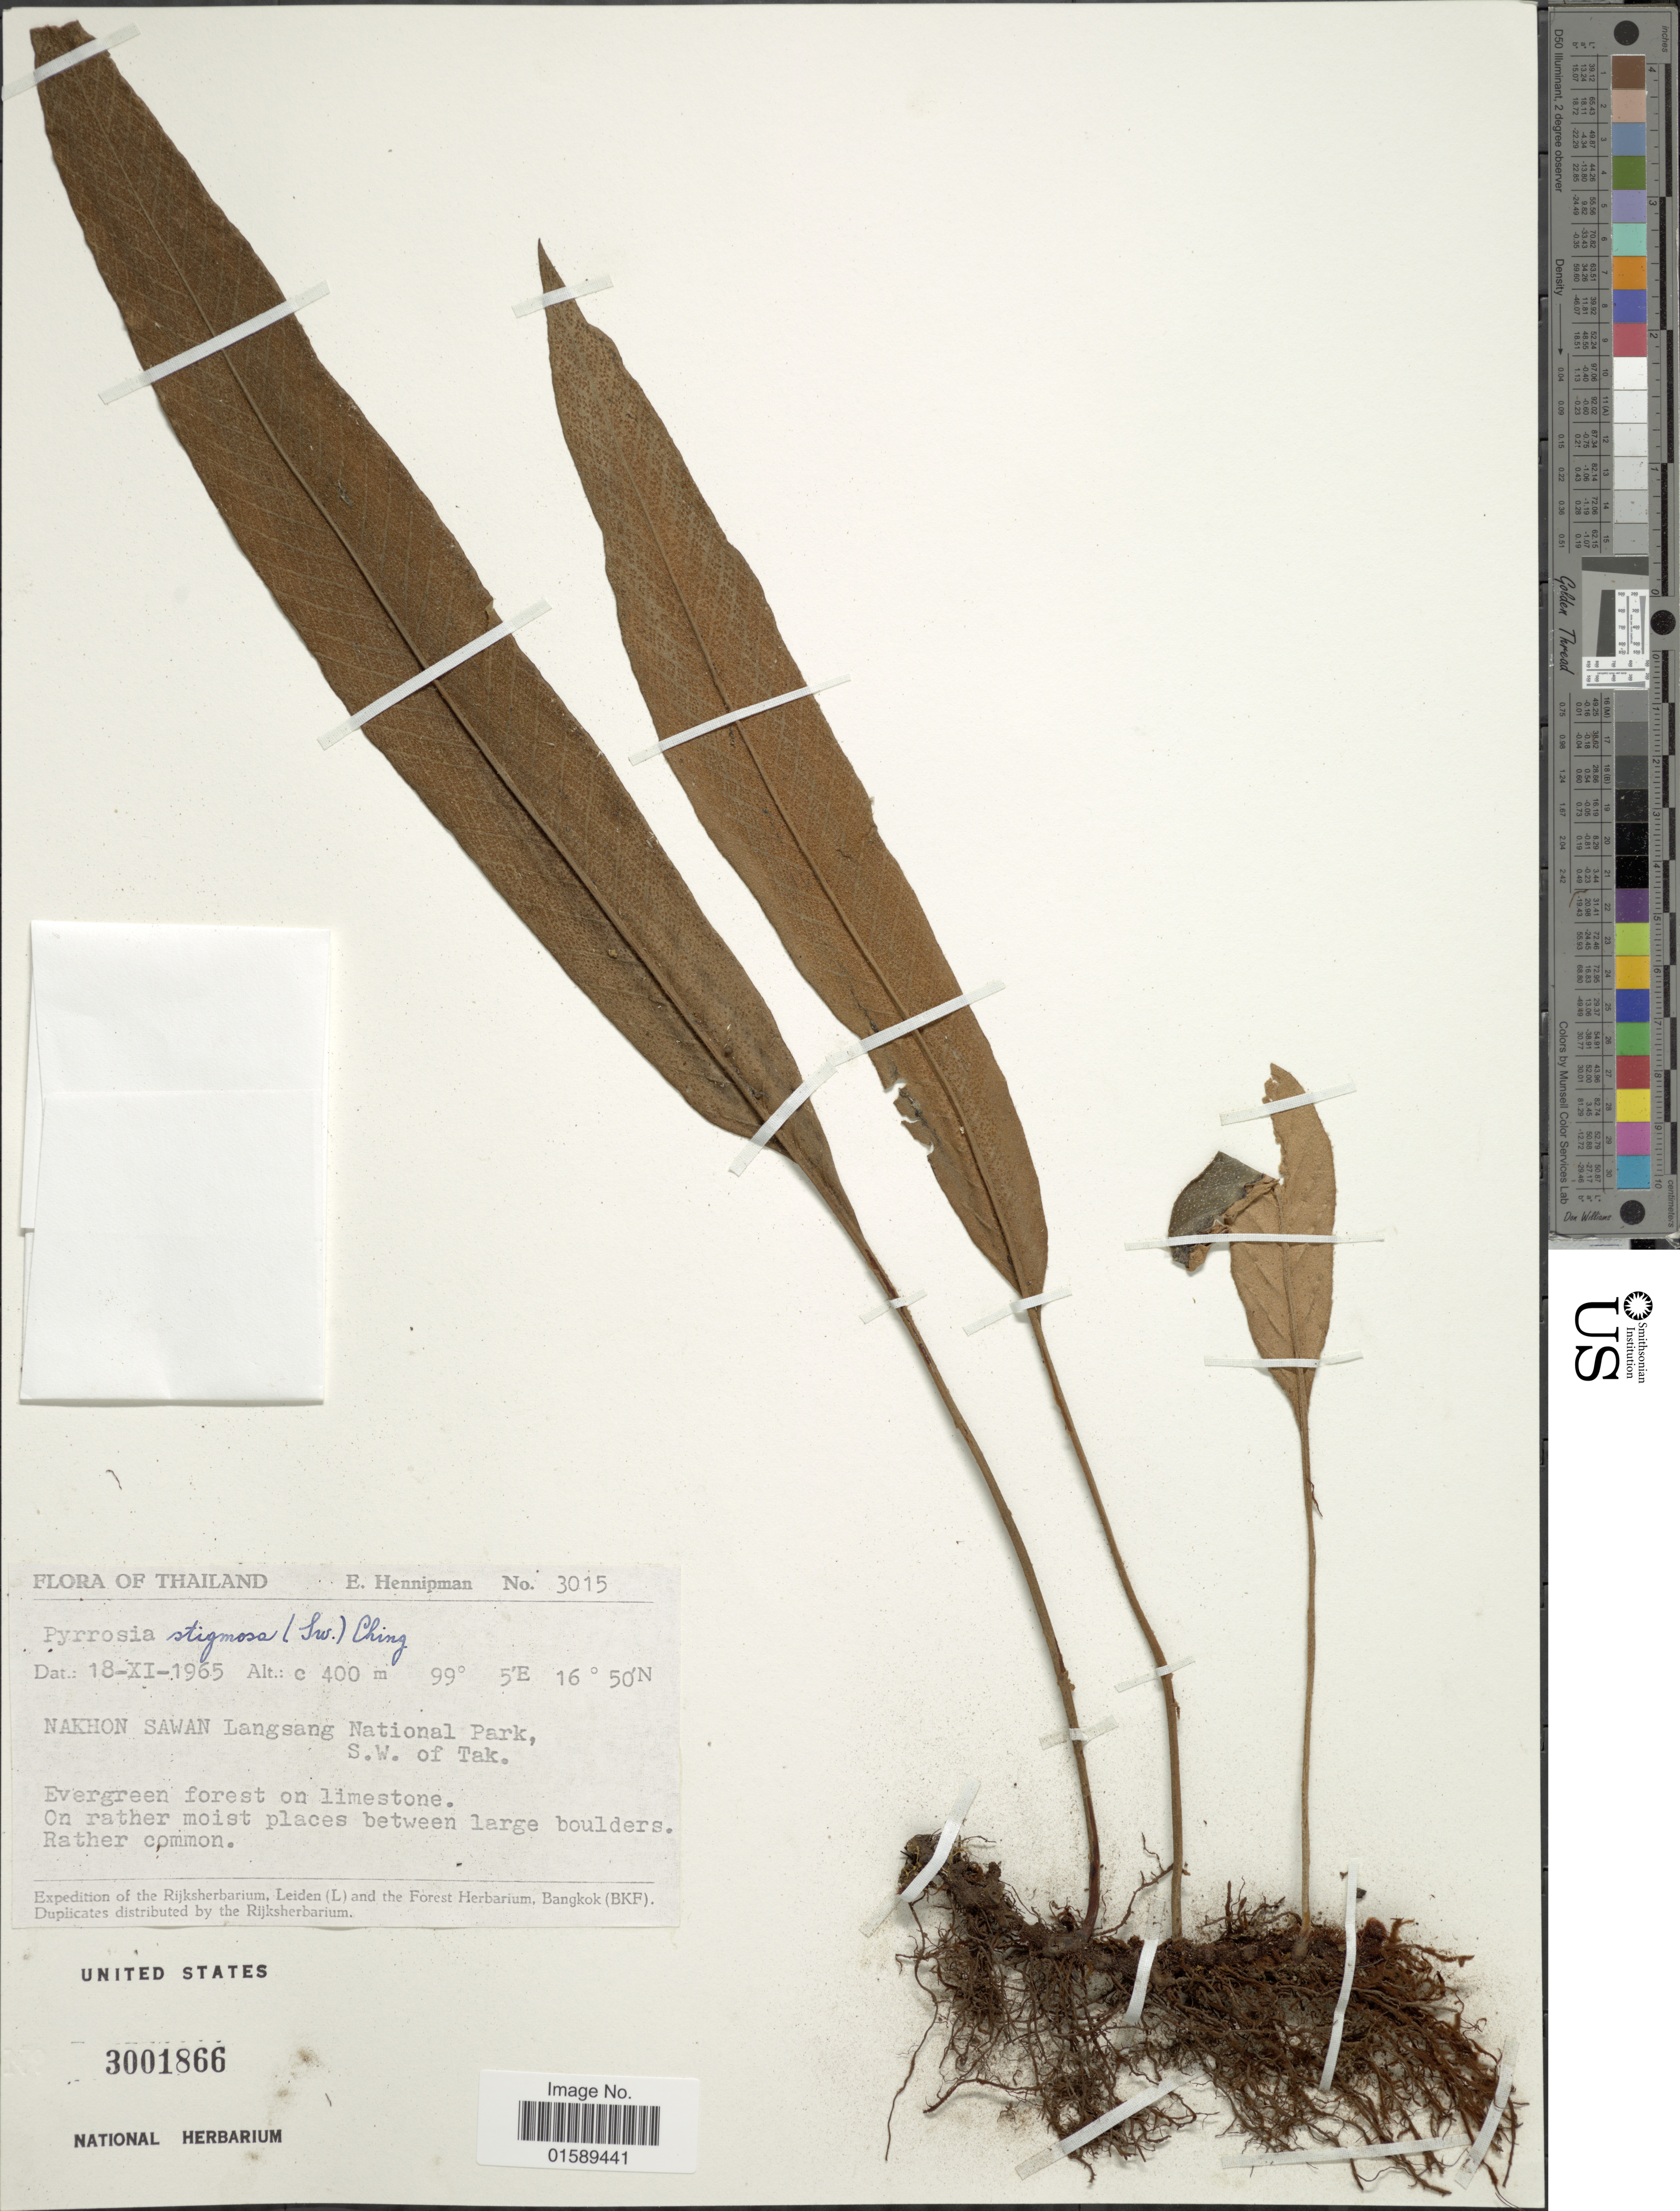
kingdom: Plantae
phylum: Tracheophyta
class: Polypodiopsida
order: Polypodiales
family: Polypodiaceae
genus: Pyrrosia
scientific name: Pyrrosia stigmosa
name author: (Sw.) Ching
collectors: E. Hennipman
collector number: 3015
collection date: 1965-11-18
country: Thailand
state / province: Tak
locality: Thailand. Nakhon Sawan Langsang National Park, S.W. of Tak.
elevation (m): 400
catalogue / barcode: US 3001866